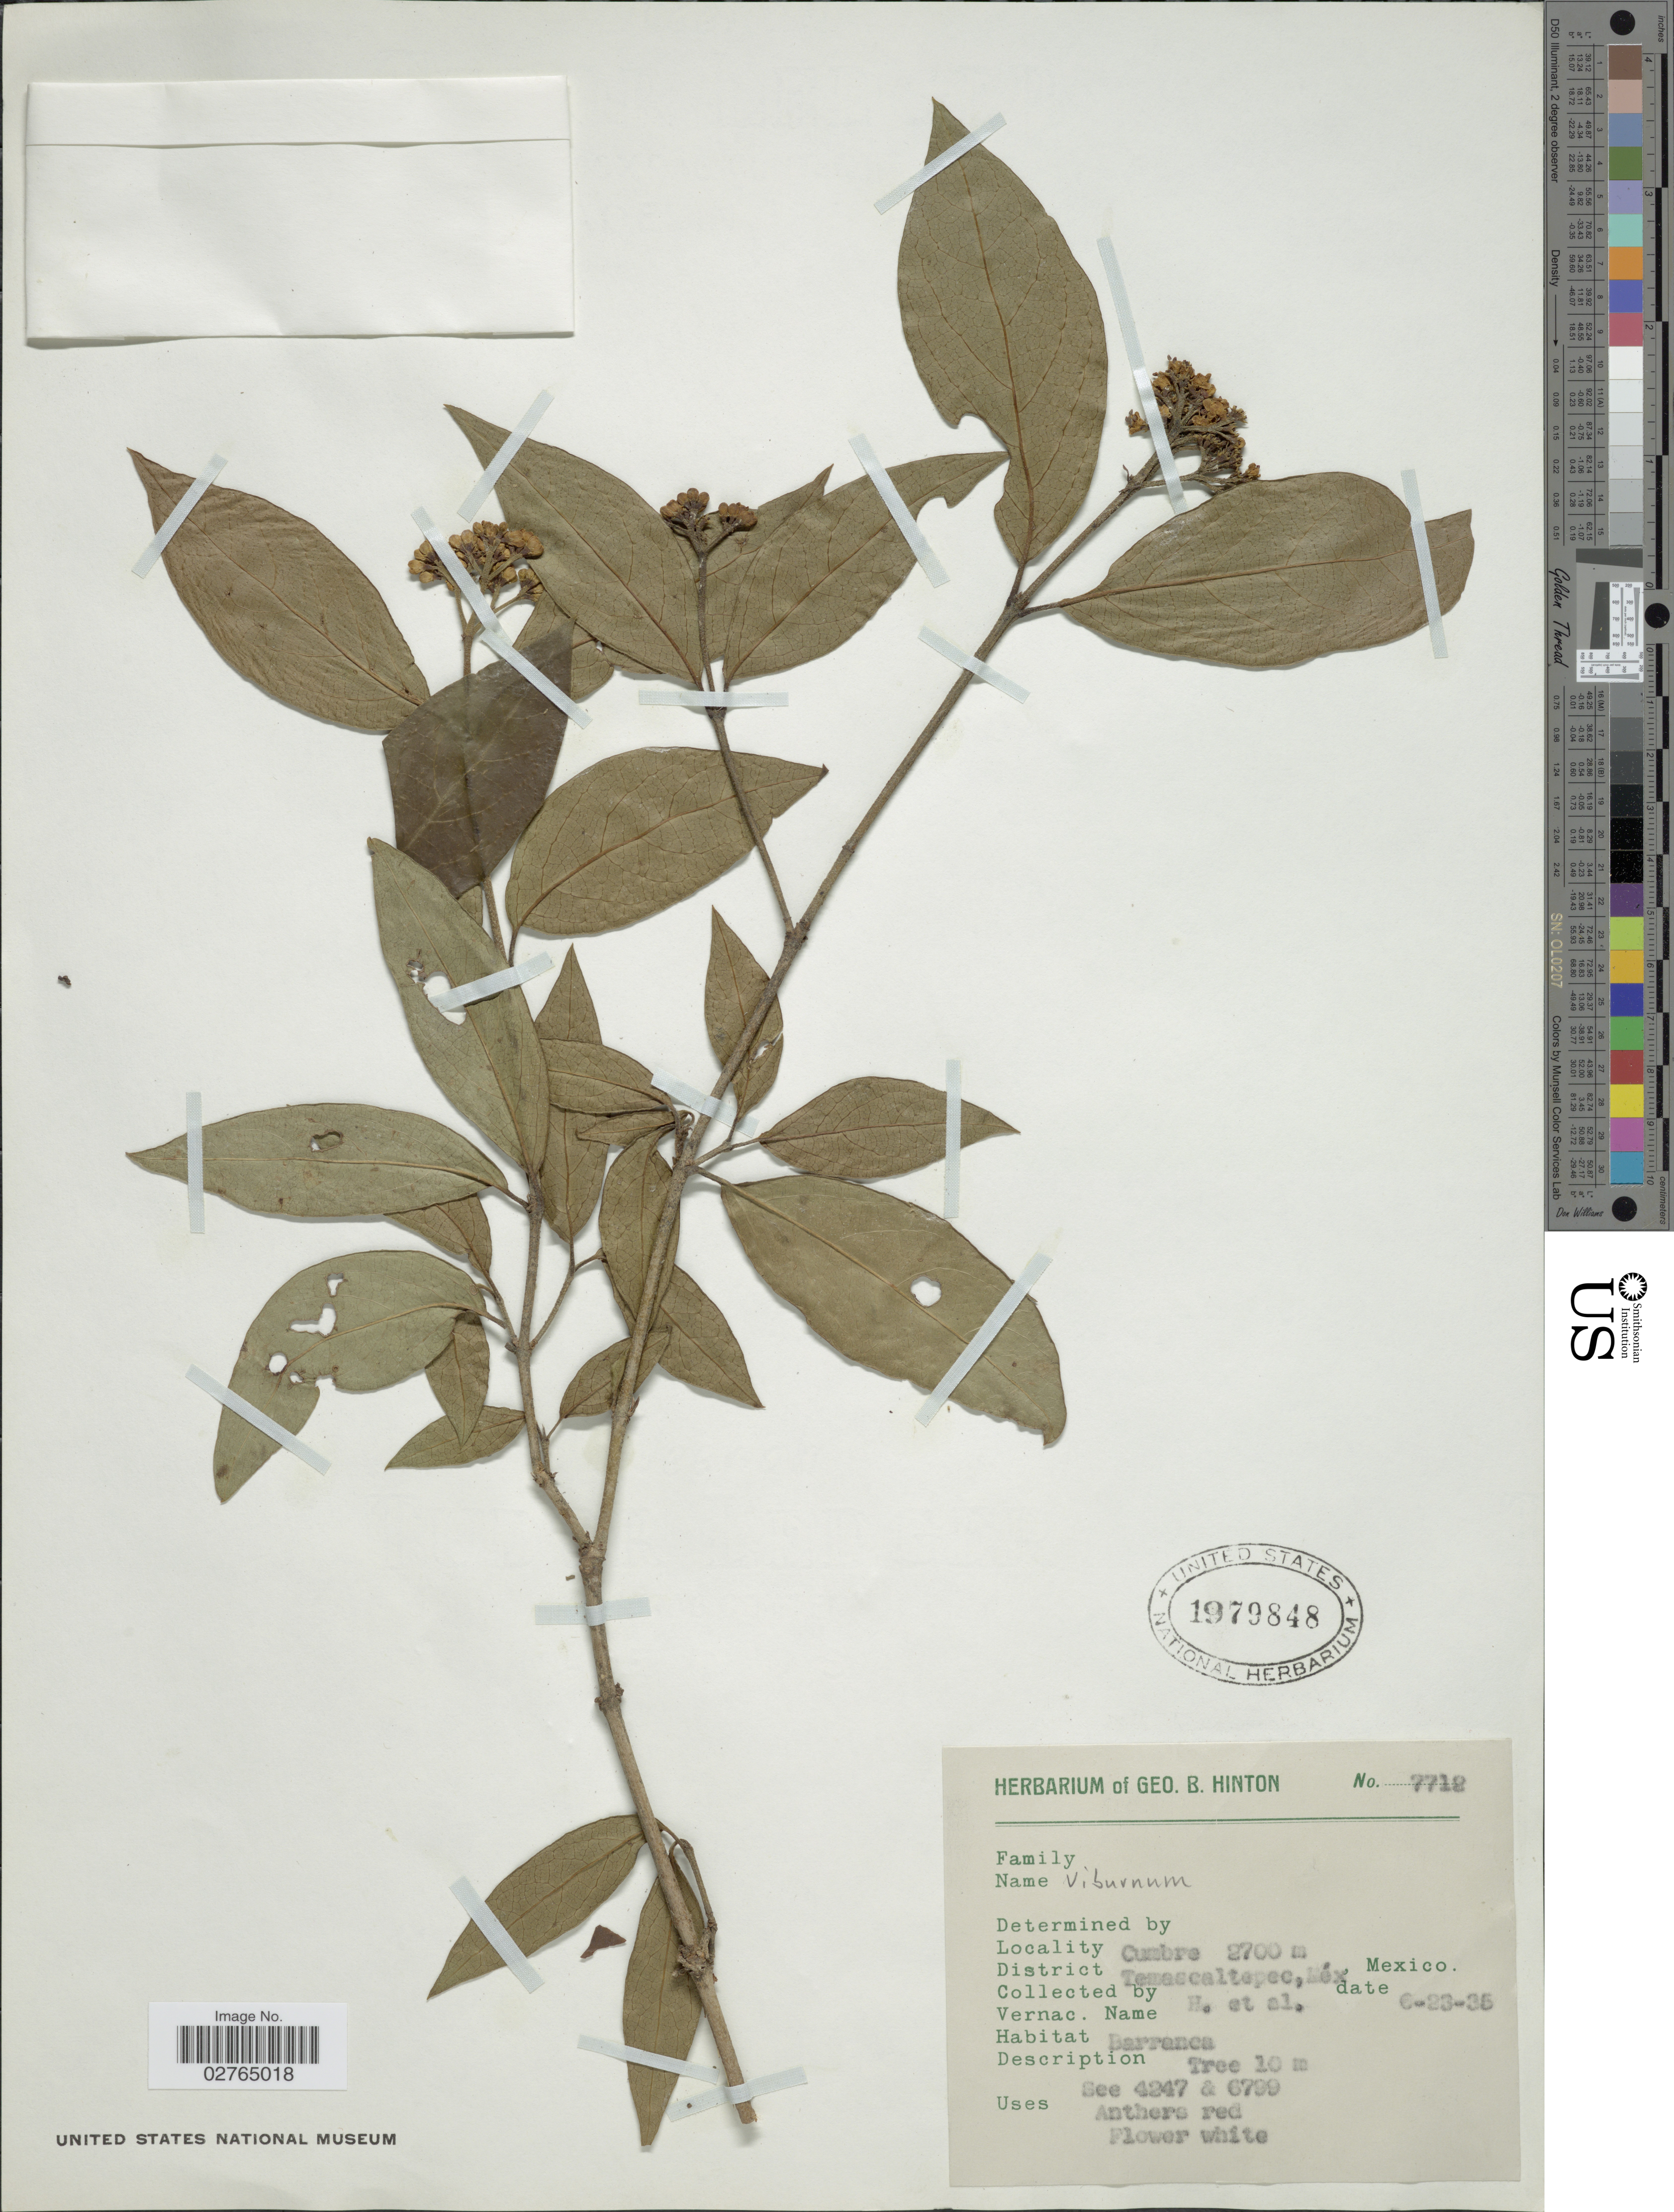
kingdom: Plantae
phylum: Tracheophyta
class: Magnoliopsida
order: Dipsacales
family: Viburnaceae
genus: Viburnum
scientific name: Viburnum sp.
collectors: G. B. Hinton & et al.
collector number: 7712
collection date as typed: Transcribed d/m/y: 23/6/35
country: Mexico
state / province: México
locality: Cumbre. District Temascaltepec.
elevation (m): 2700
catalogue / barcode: US 1979848